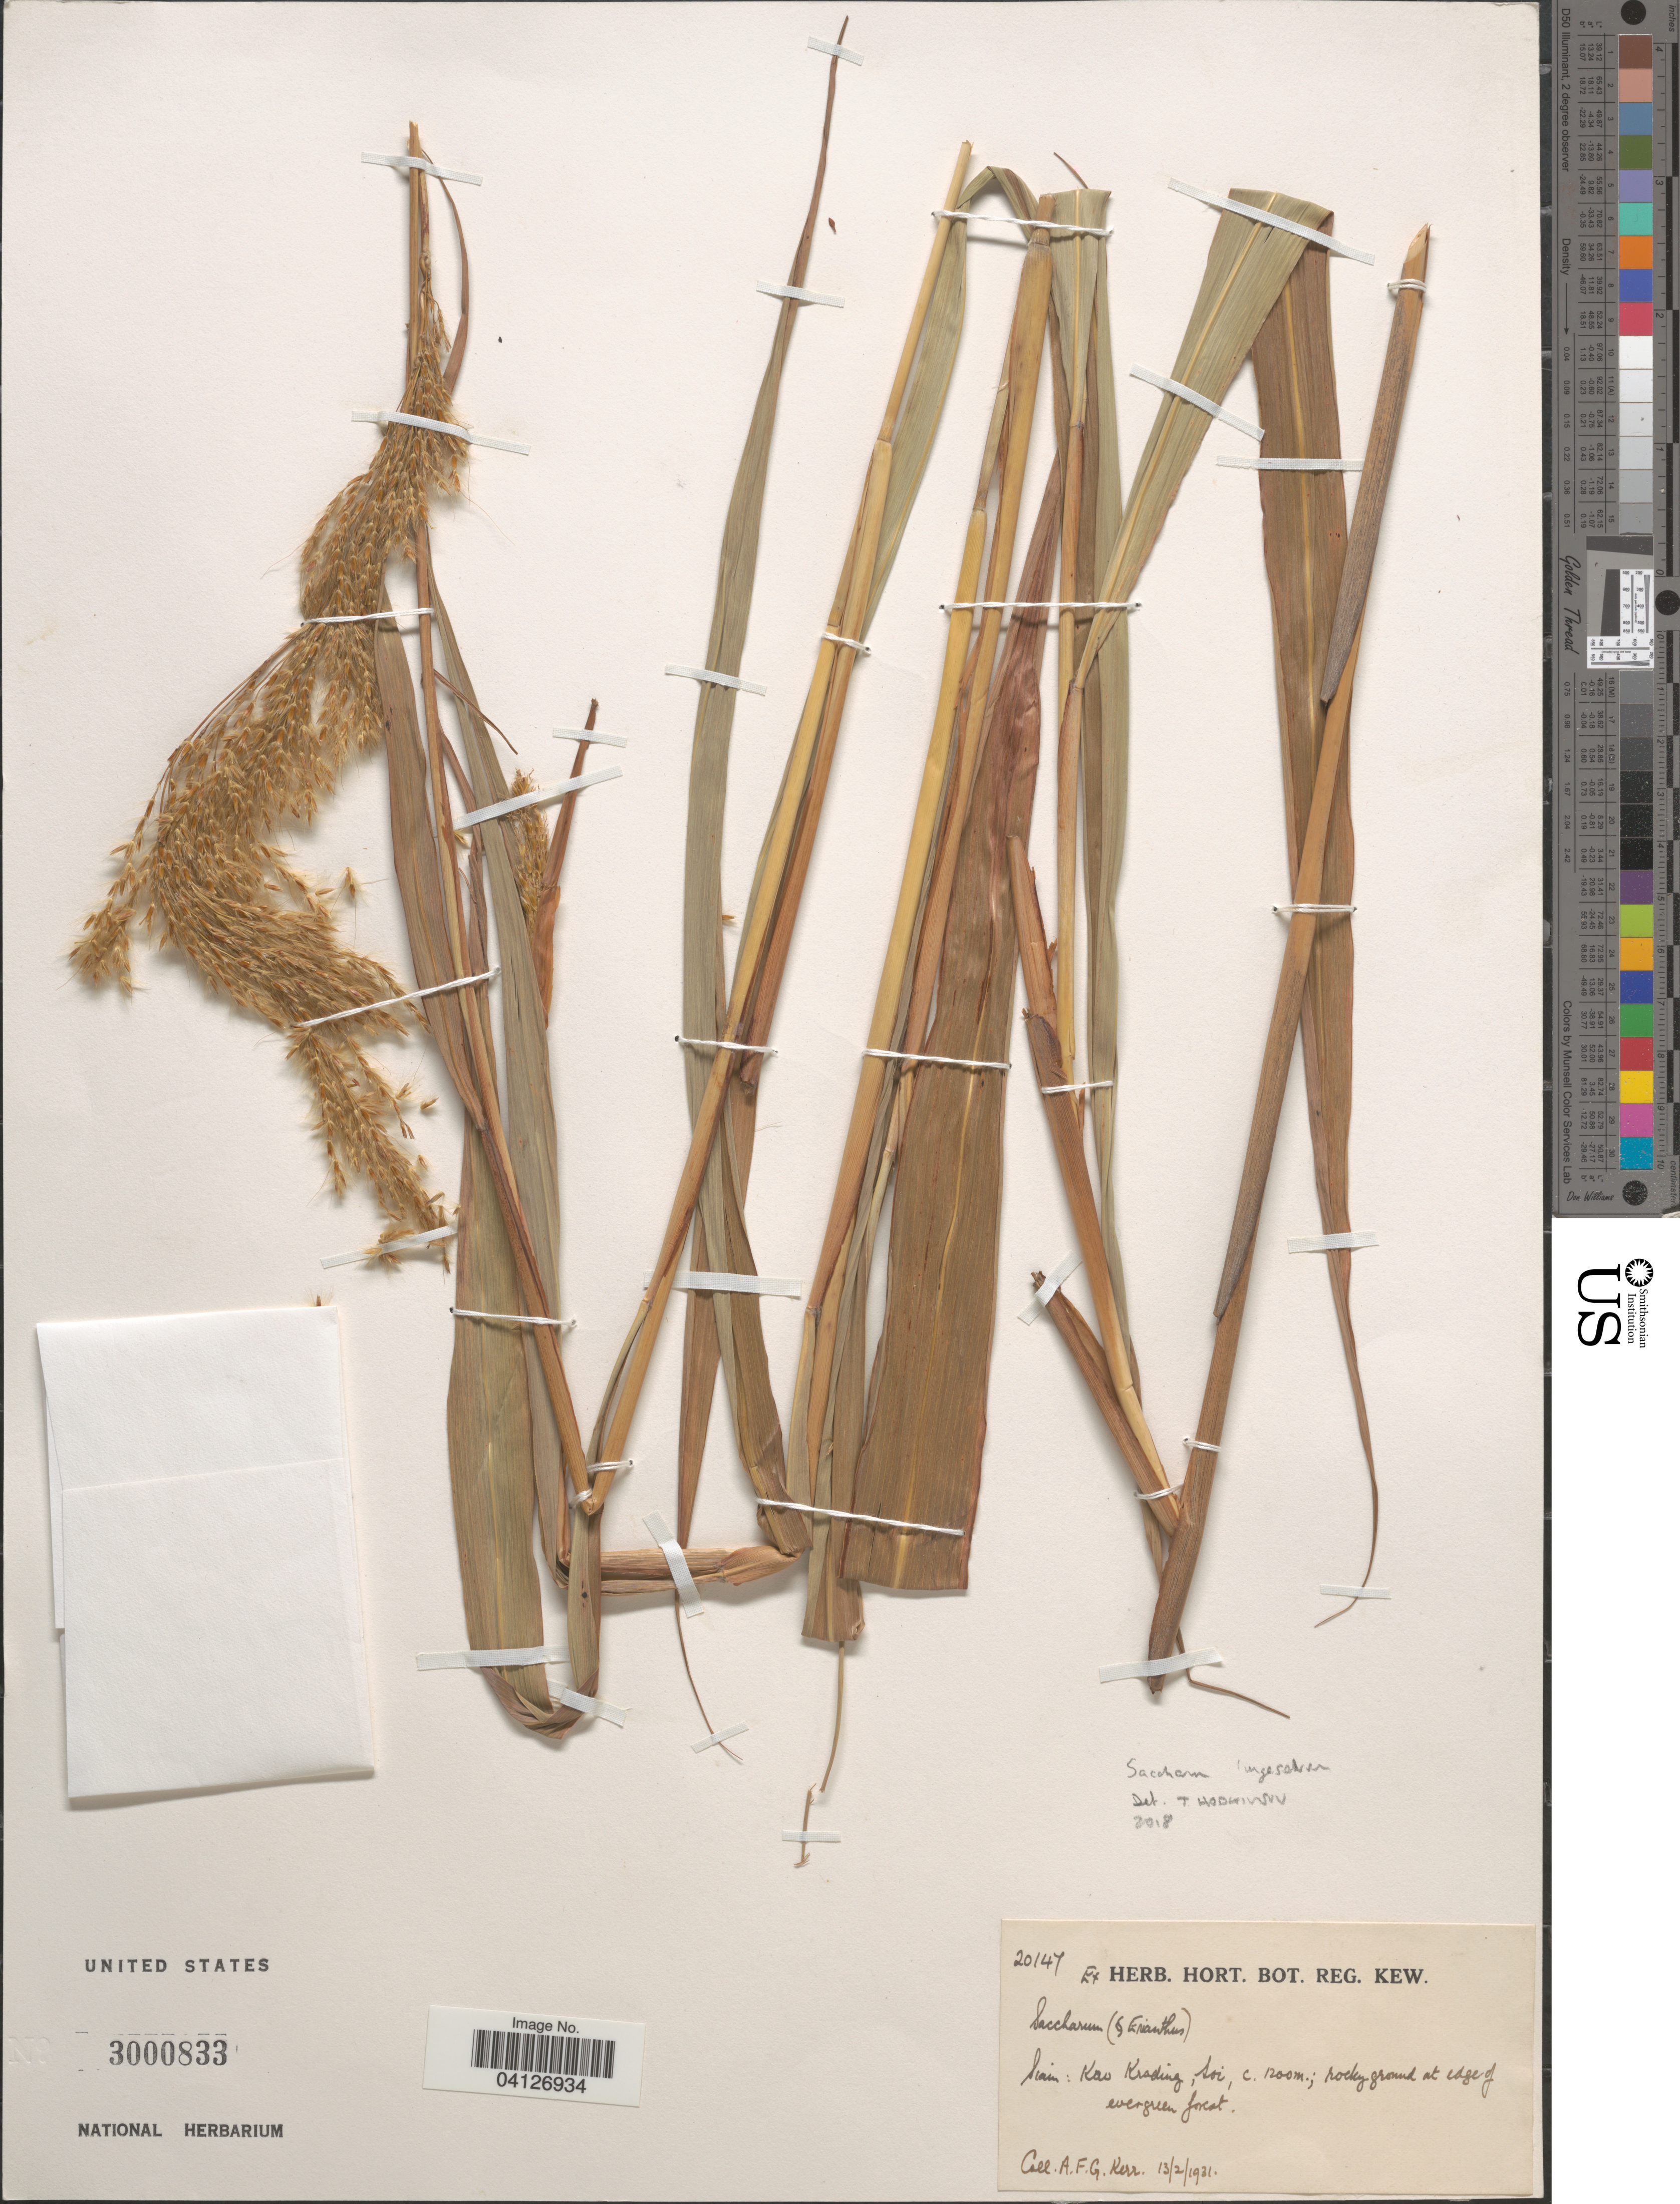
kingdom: Plantae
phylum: Tracheophyta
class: Liliopsida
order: Poales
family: Poaceae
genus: Saccharum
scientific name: Saccharum sp.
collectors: A. F. G. Kerr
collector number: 20147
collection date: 1931-02-13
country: Thailand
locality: Siam: Kao Krading, Soi.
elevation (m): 1200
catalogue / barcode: US 3000833